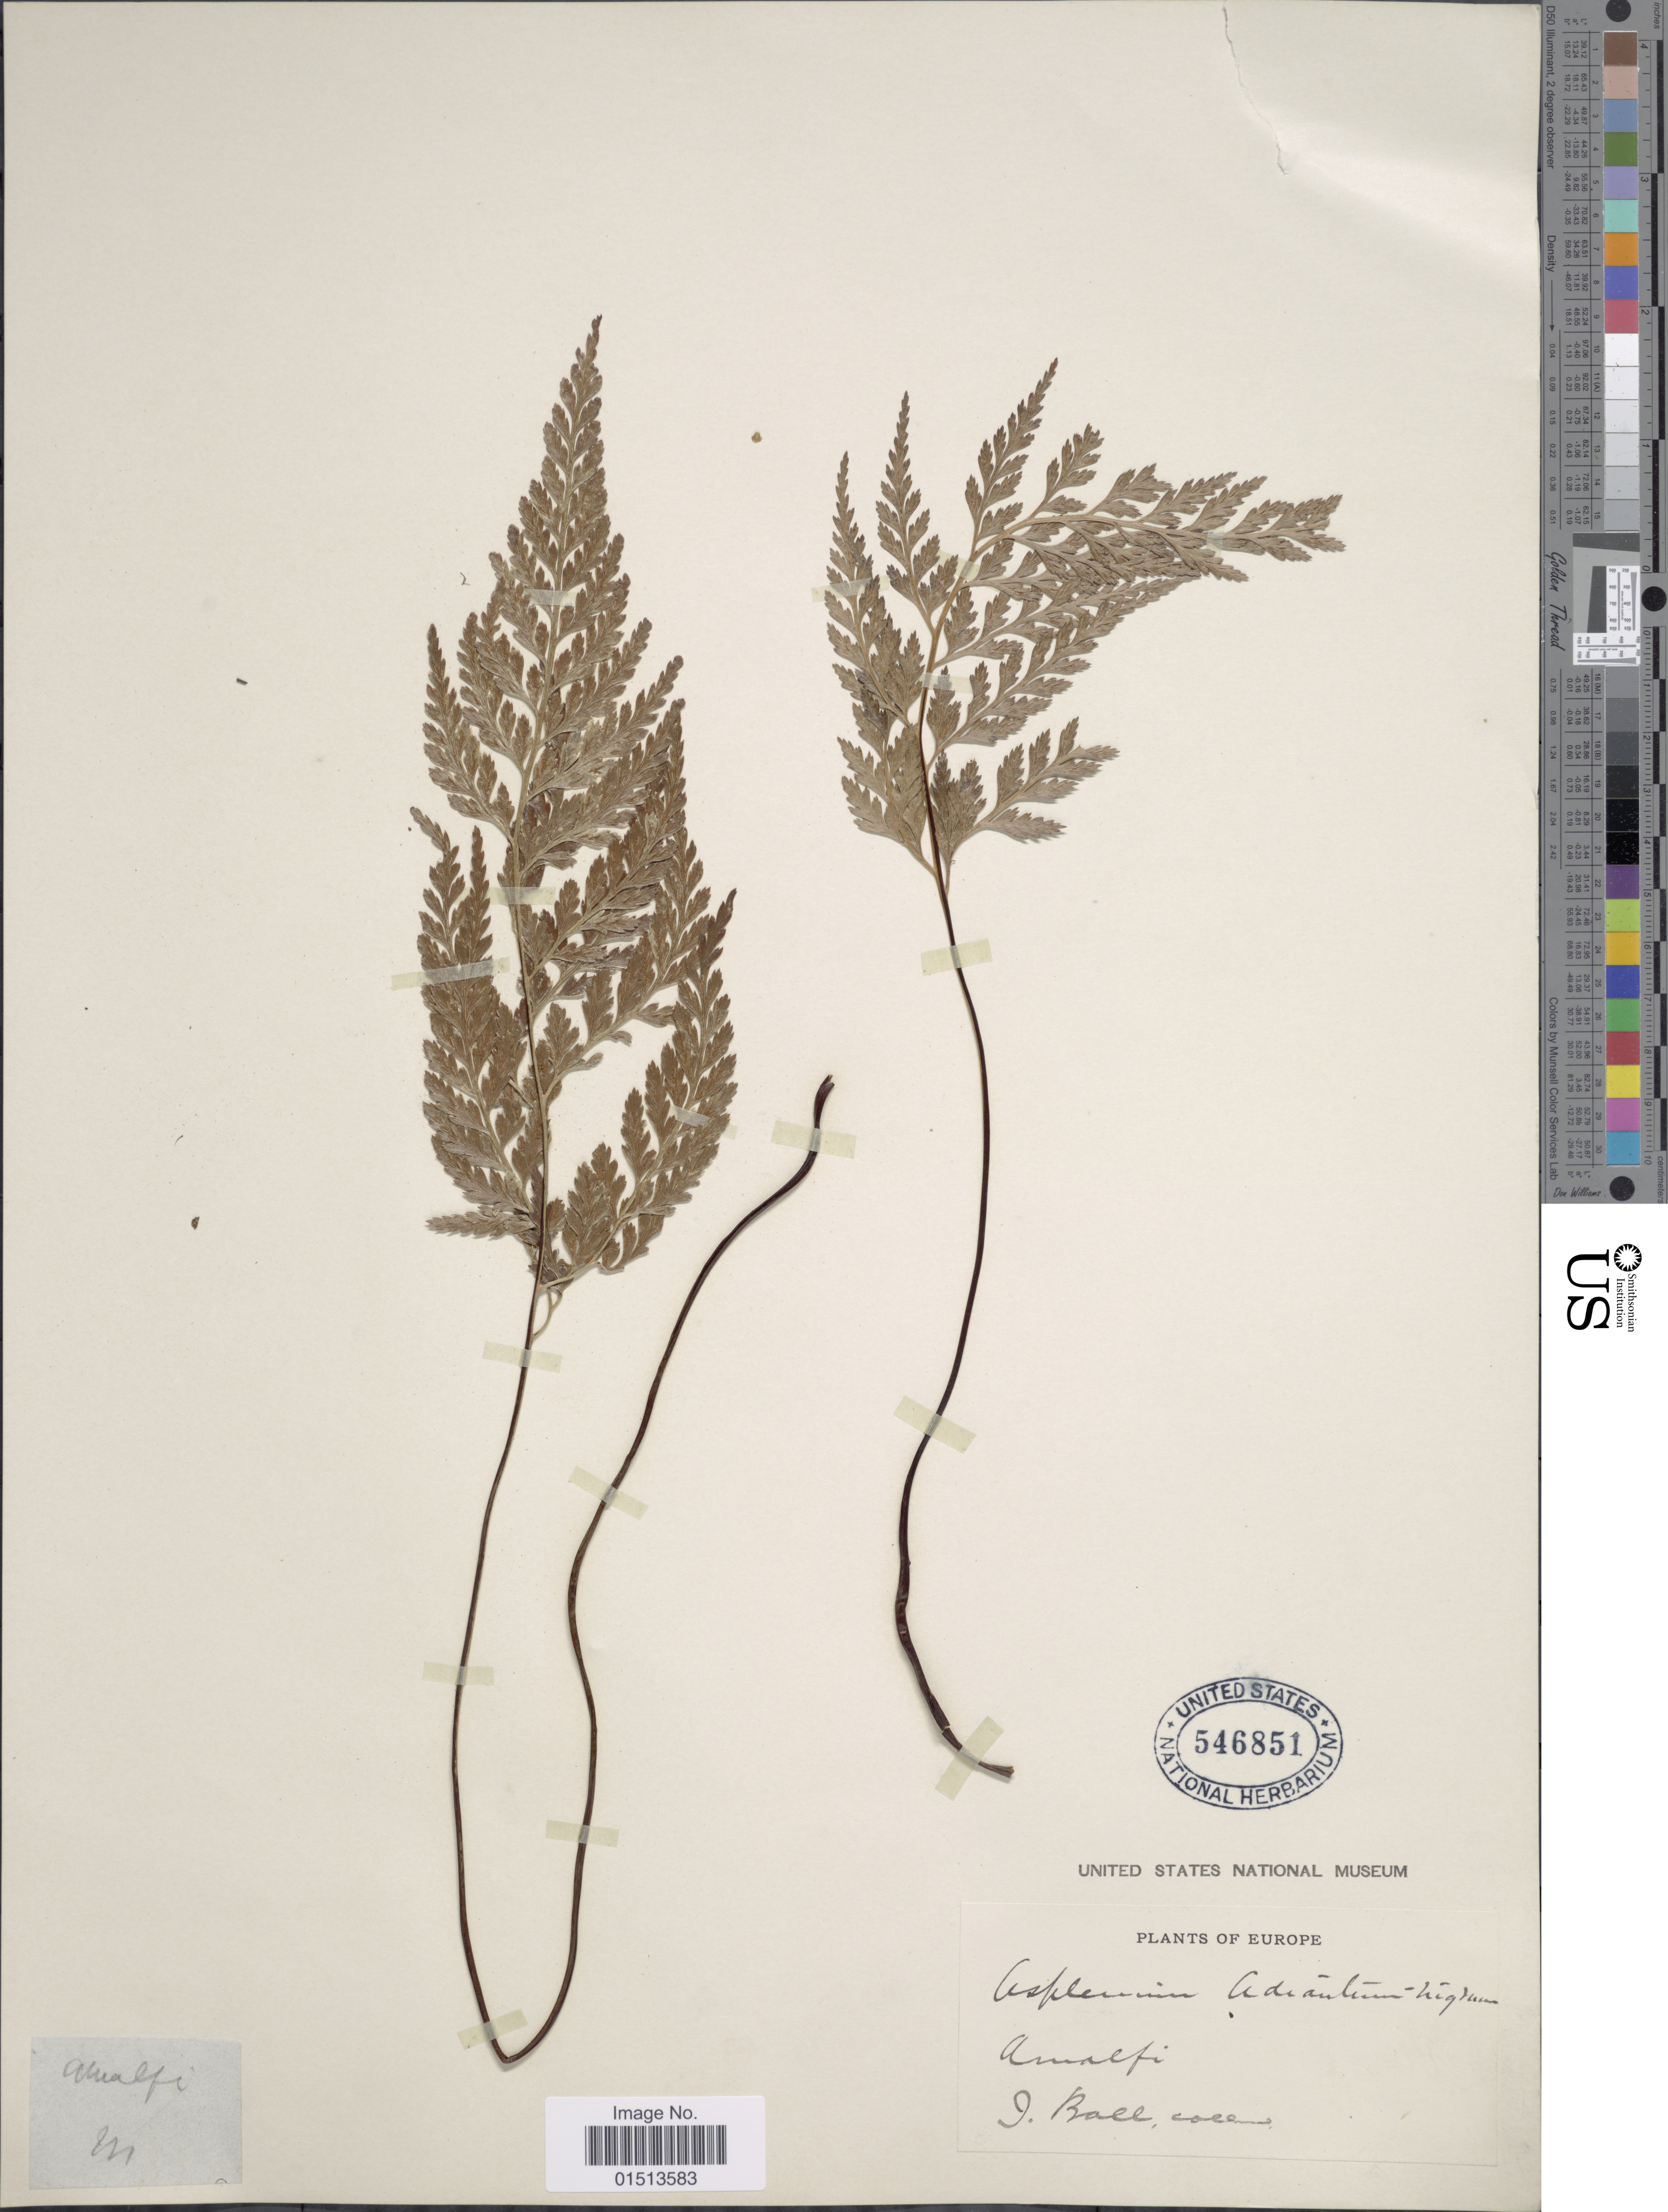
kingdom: Plantae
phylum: Tracheophyta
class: Polypodiopsida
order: Polypodiales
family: Aspleniaceae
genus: Asplenium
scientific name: Asplenium adiantum-nigrum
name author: L.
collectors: J. Ball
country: Italy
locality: Amalfi, Europe.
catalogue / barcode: US 546851